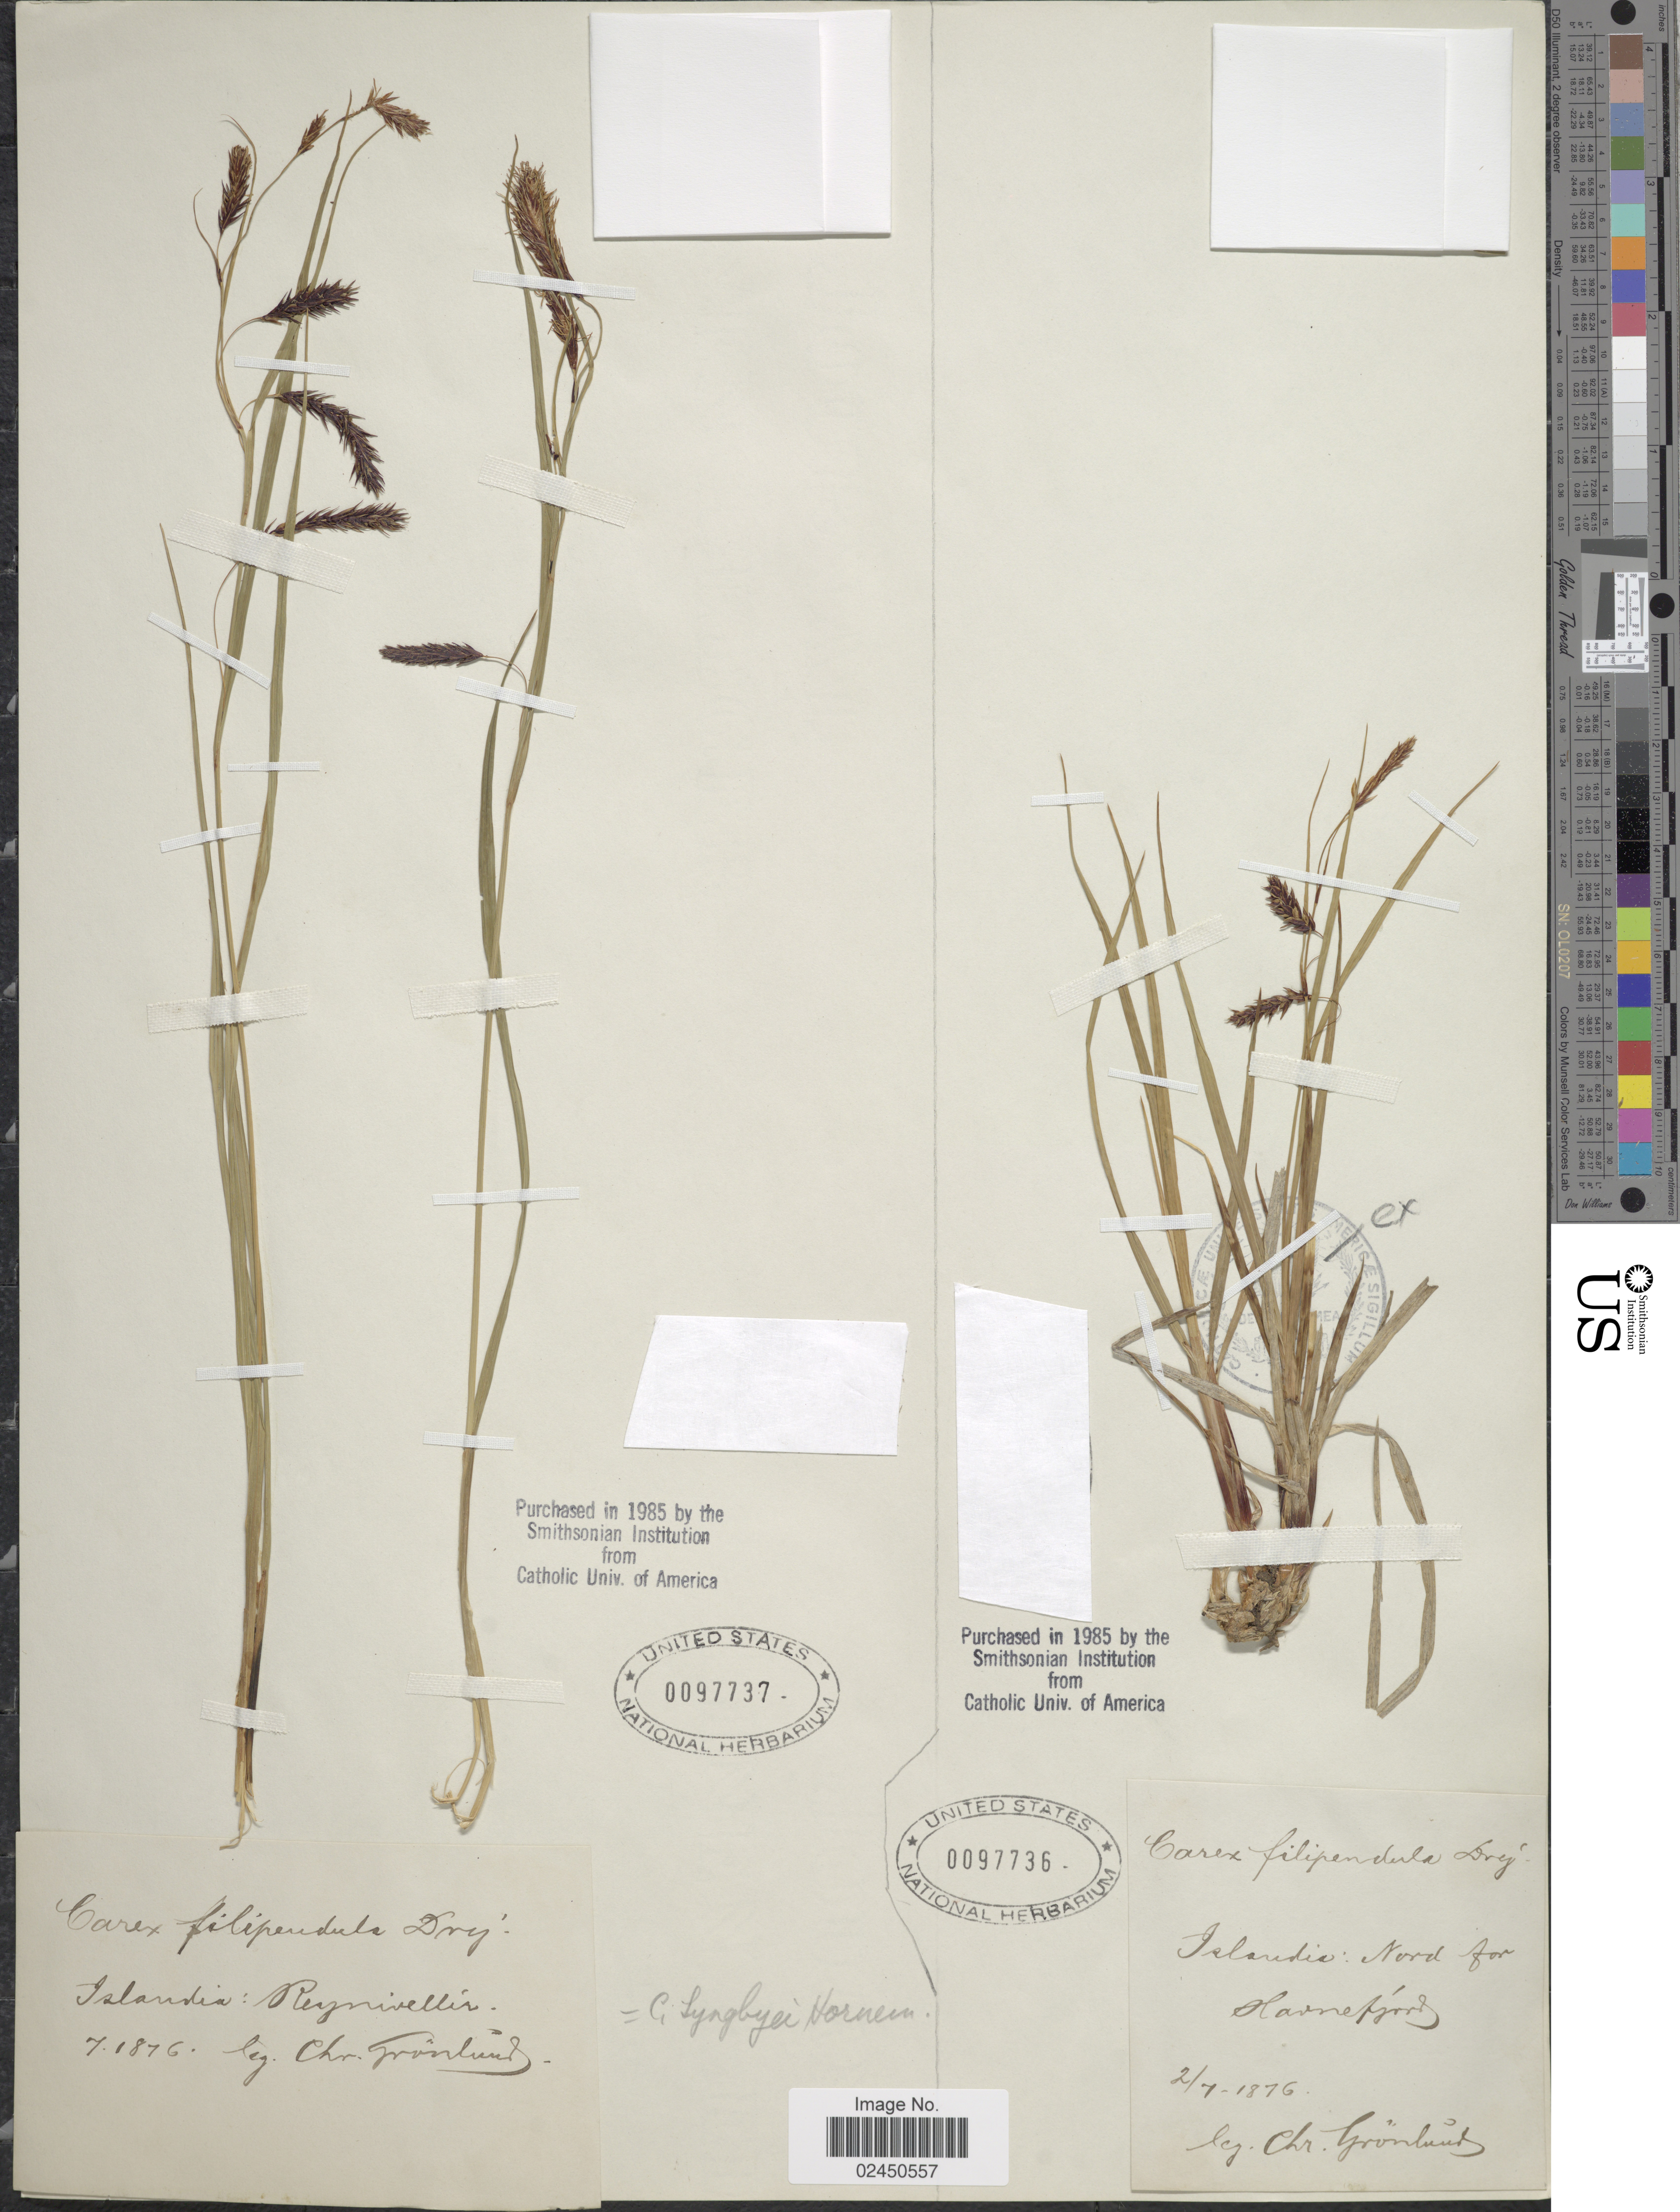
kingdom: Plantae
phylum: Tracheophyta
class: Liliopsida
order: Poales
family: Cyperaceae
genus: Carex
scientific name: Carex lyngbyei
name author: Hornem.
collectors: C. Gronlund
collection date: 1876-07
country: Iceland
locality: Islandia: Reyniveller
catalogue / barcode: US 97737